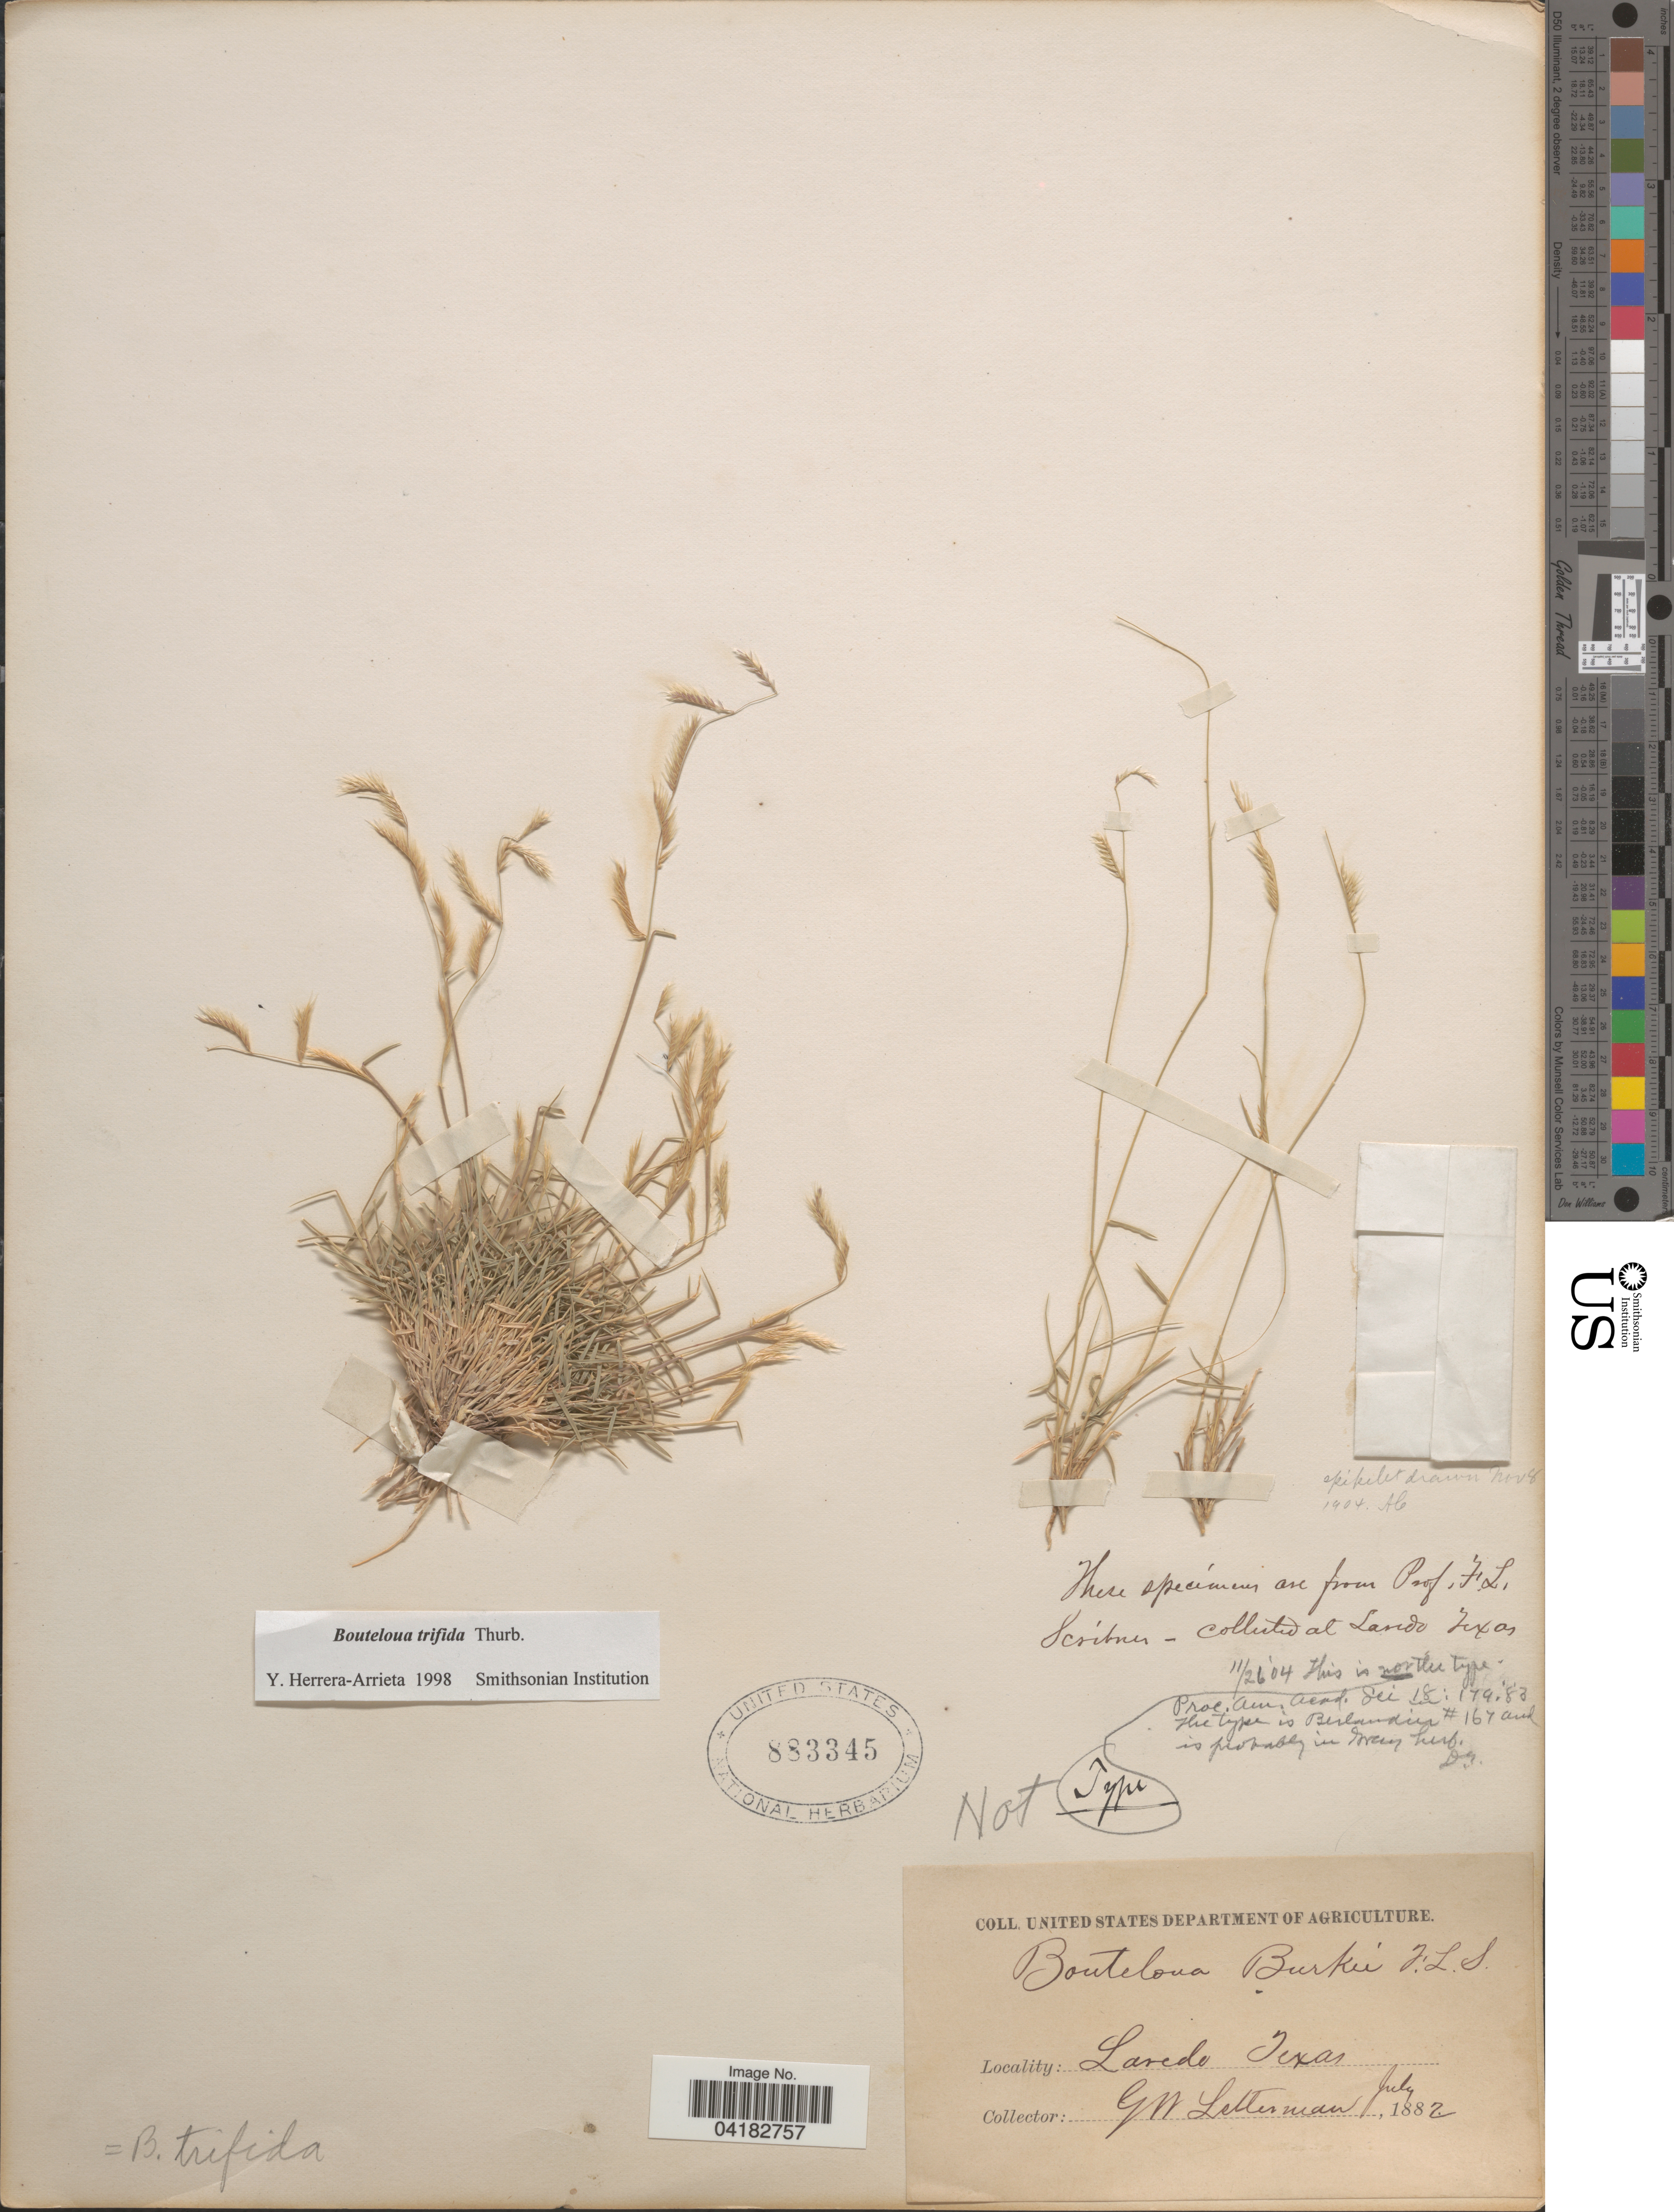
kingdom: Plantae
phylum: Tracheophyta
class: Liliopsida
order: Poales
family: Poaceae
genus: Bouteloua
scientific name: Bouteloua trifida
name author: Thurb.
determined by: Herrera Arrieta, Y., (CIIDIR), Instituto Politecnico Nacional (MEXICO)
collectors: G. W. Letterman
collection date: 1882-07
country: United States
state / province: Texas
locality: Laredo.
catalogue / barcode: US 883345